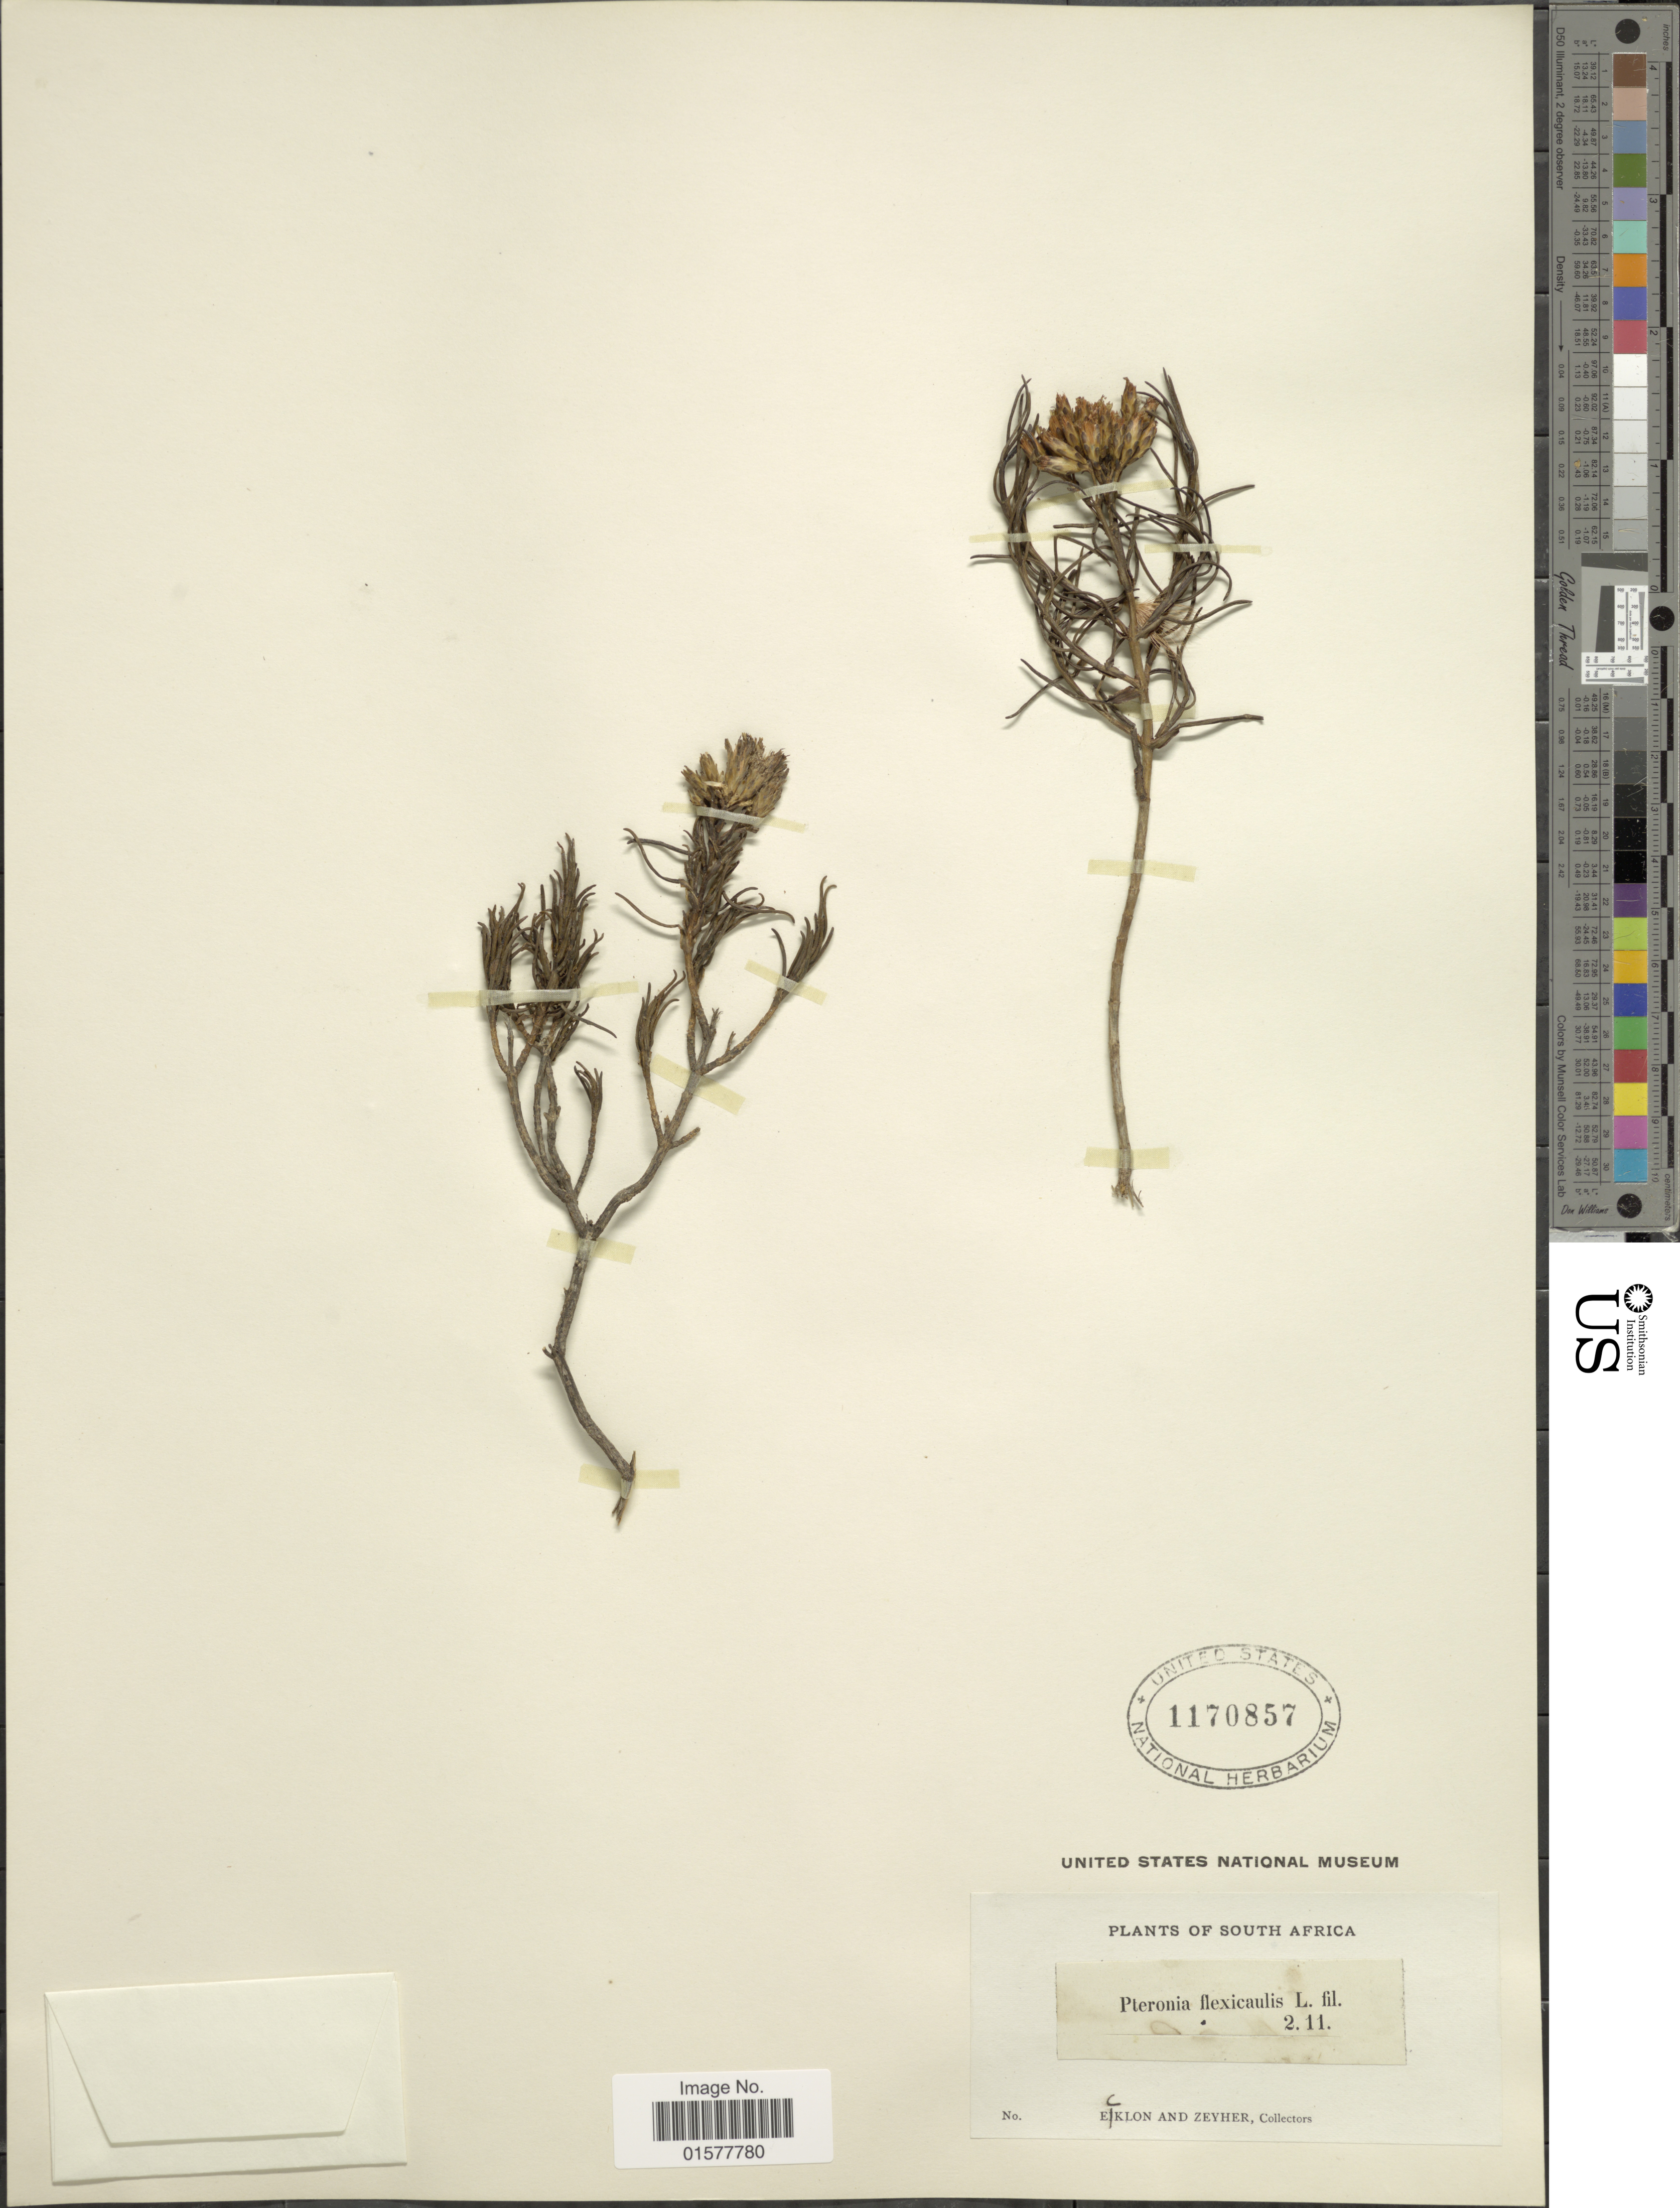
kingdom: Plantae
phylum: Tracheophyta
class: Magnoliopsida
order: Asterales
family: Asteraceae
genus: Pteronia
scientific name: Pteronia flexicaulis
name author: L. f.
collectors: -. Ecklon & -. Zeyher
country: South Africa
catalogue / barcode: US 1170857